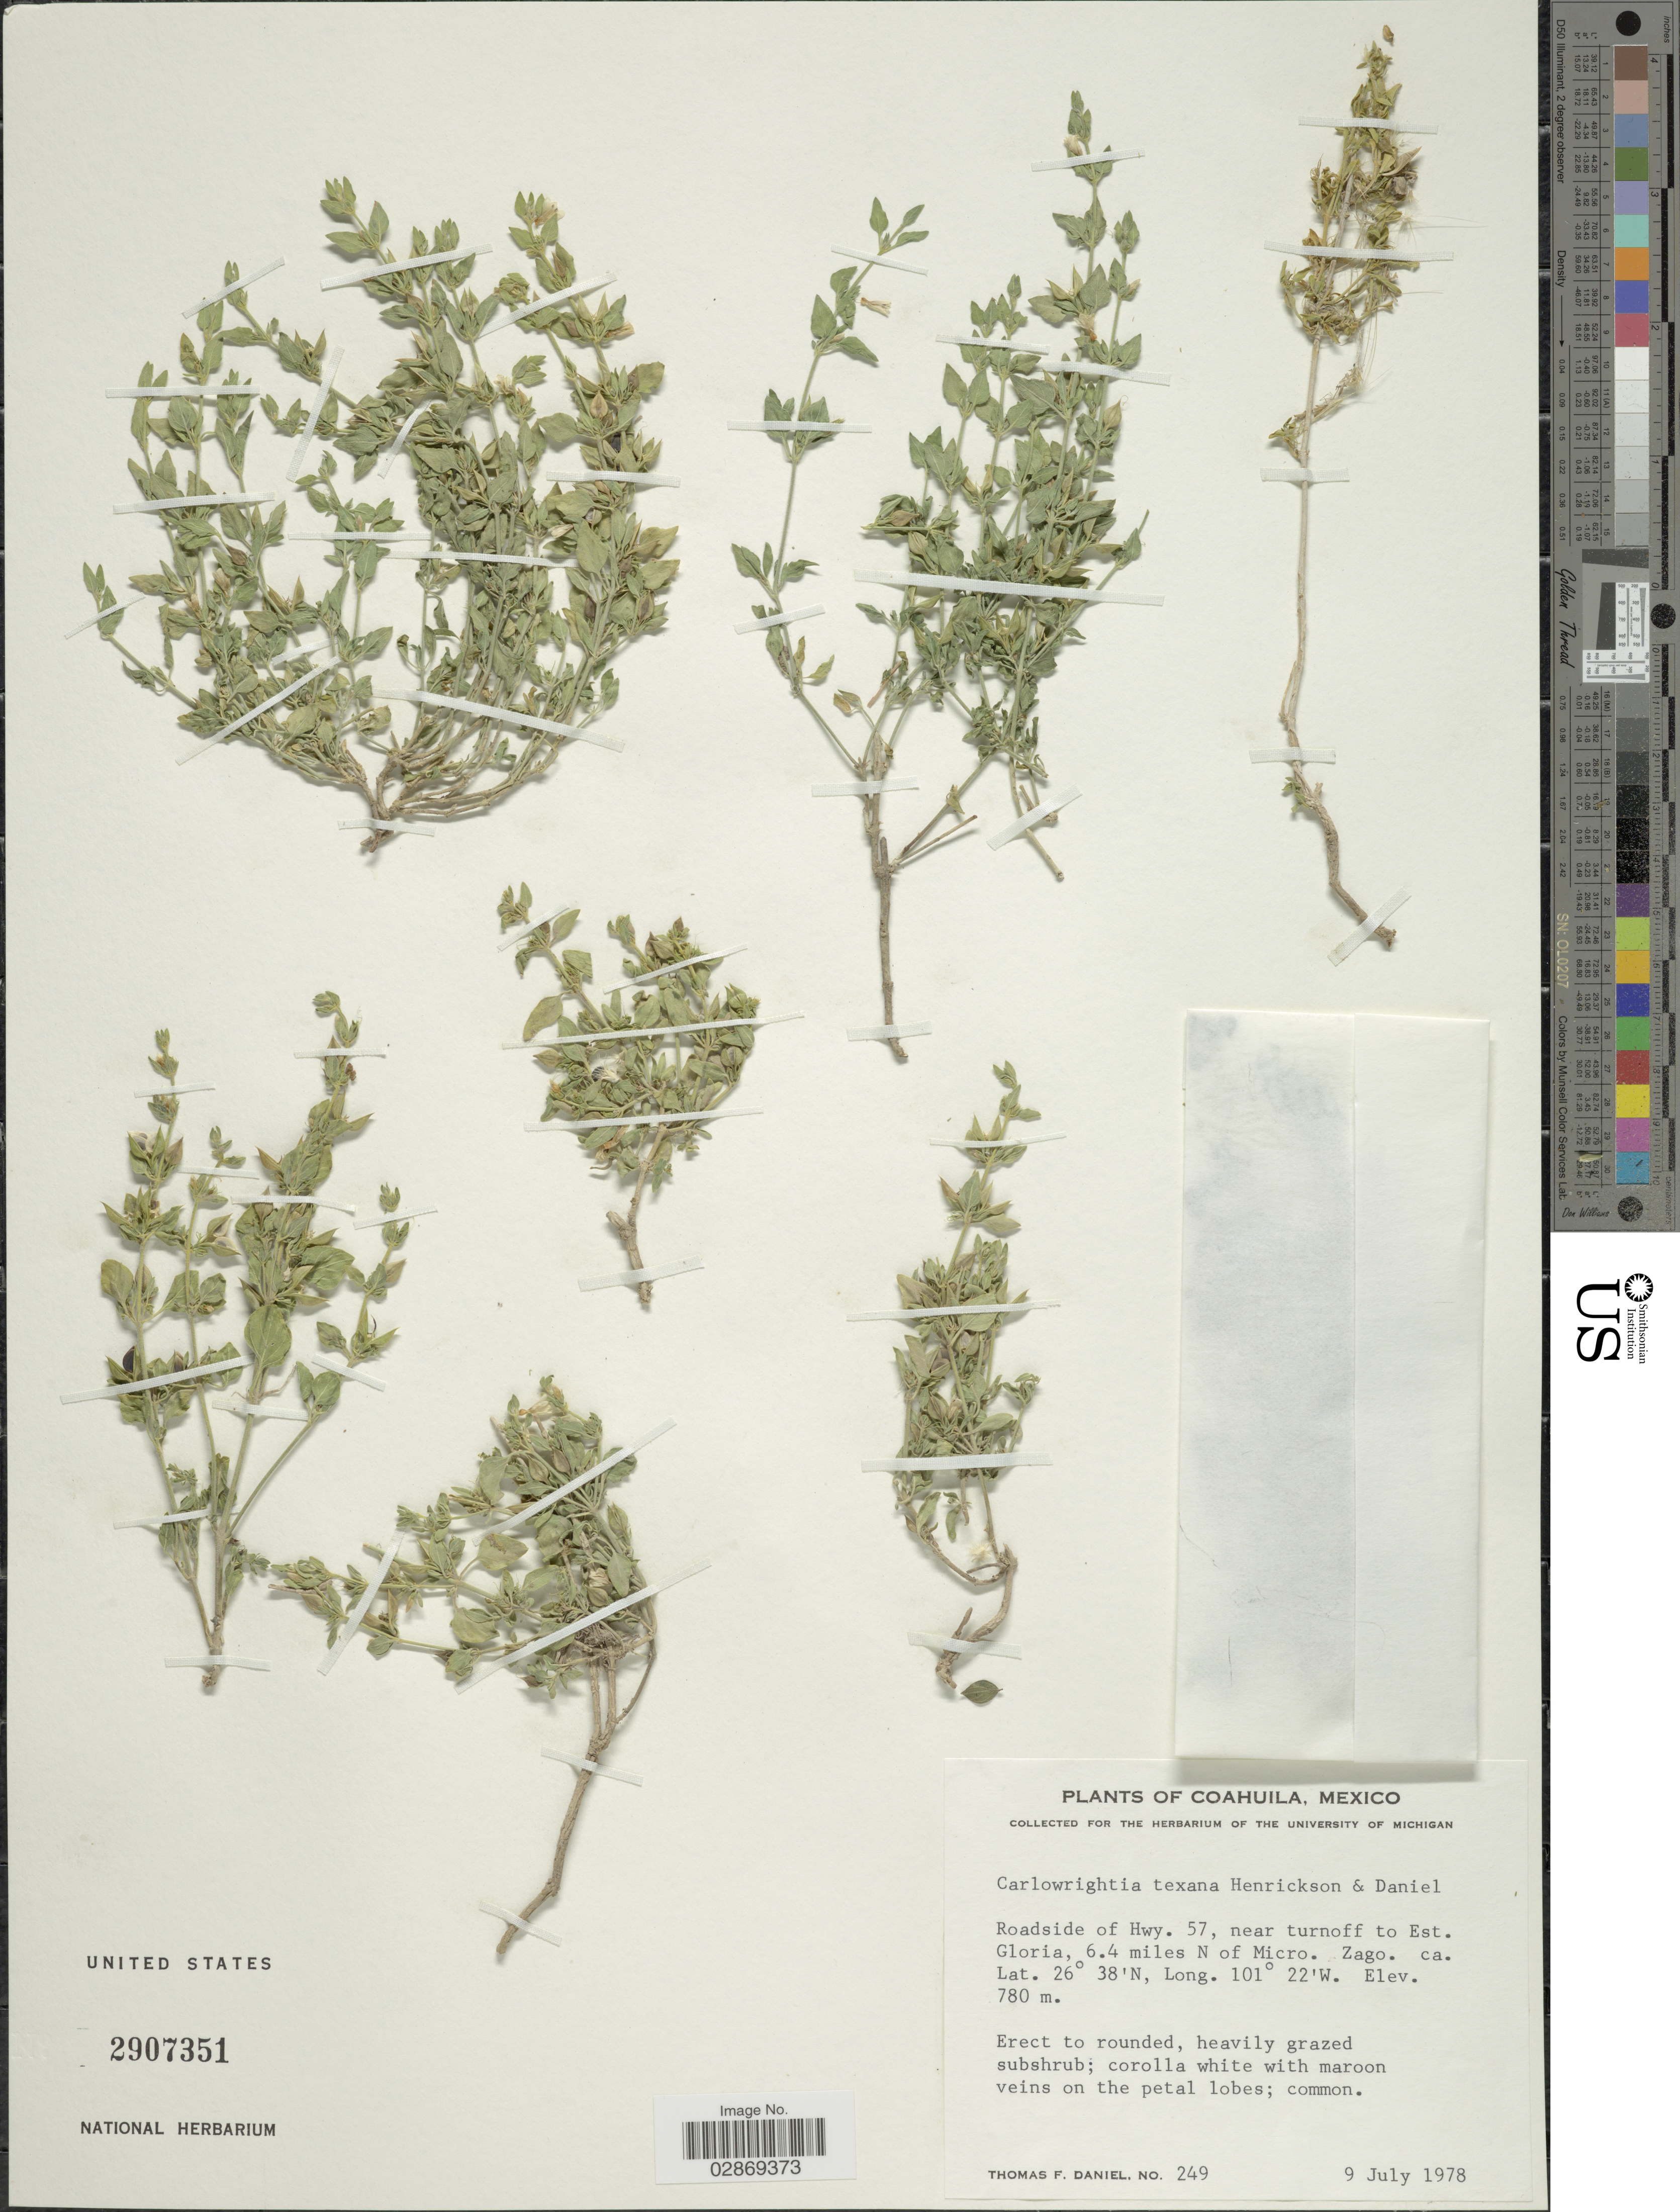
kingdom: Plantae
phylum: Tracheophyta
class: Magnoliopsida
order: Lamiales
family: Acanthaceae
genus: Carlowrightia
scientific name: Carlowrightia texana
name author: Henrickson & T.F. Daniel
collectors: T. F. Daniel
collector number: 249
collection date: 1978-07-09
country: Mexico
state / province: Coahuila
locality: Roadside of Hwy. 57, near turnoff to Est. Gloria, 6.4 miles N of Micro, Zago.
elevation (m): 780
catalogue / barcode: US 2907351